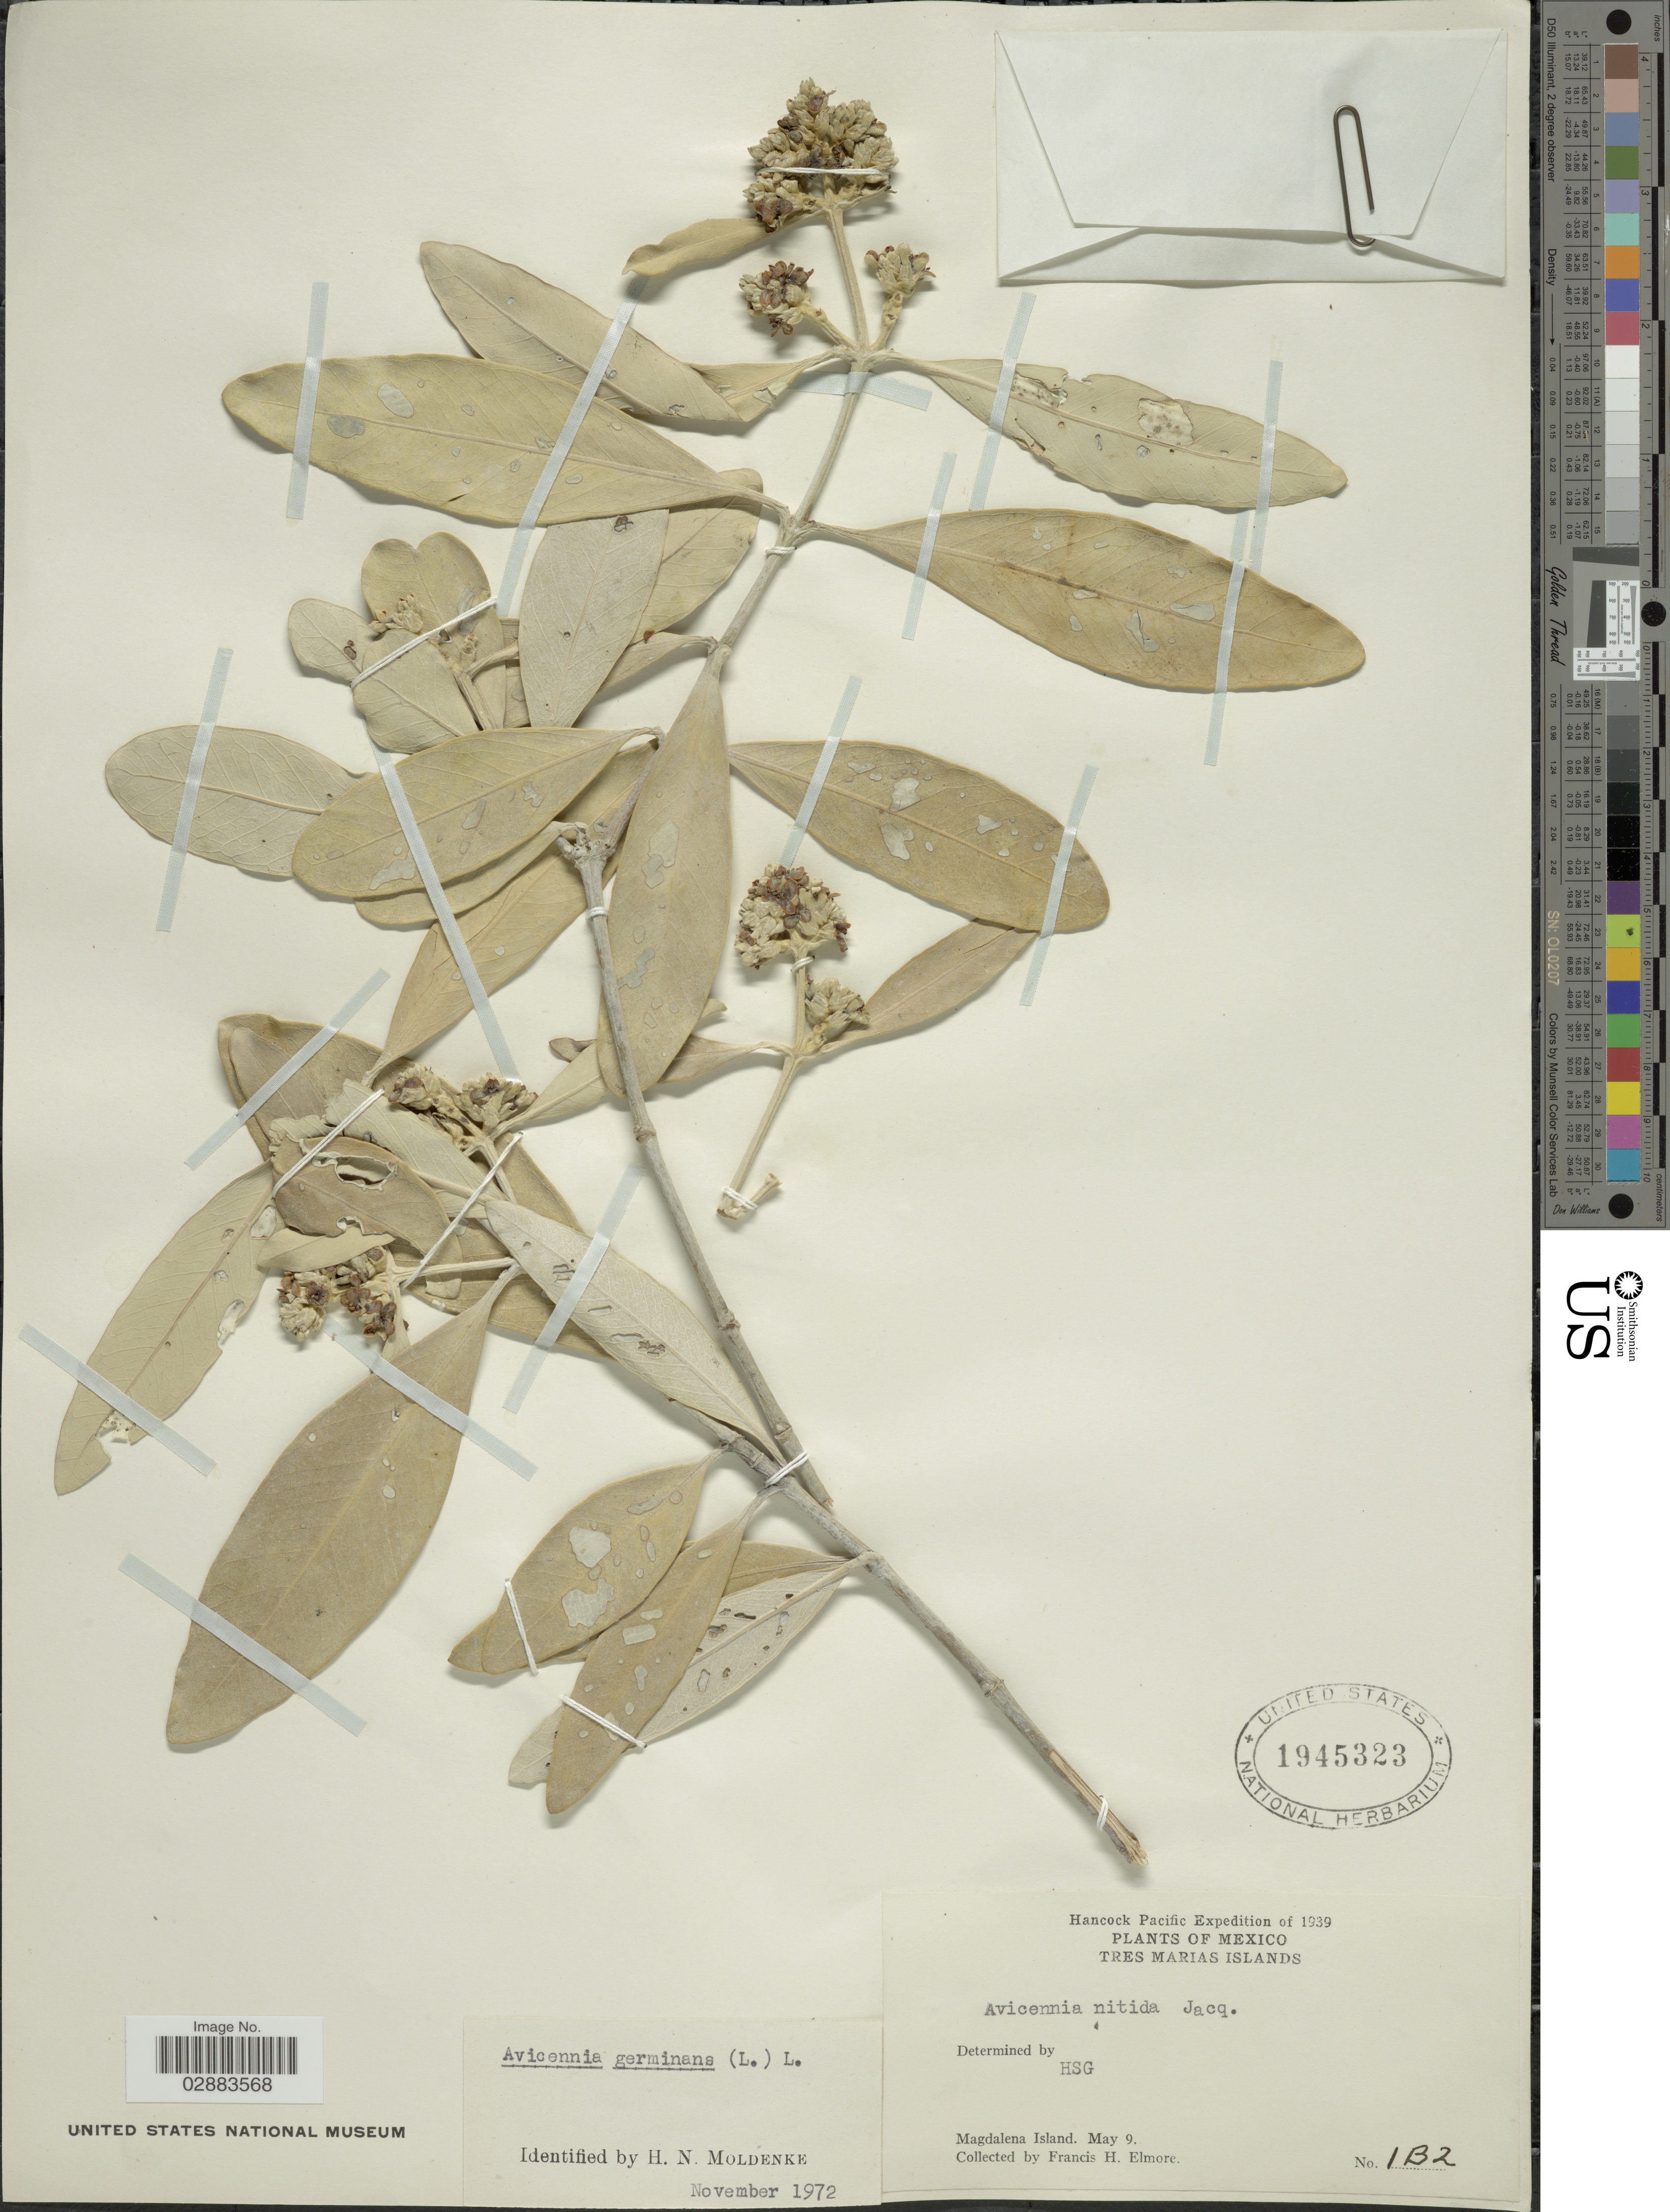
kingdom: Plantae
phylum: Tracheophyta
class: Magnoliopsida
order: Lamiales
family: Acanthaceae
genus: Avicennia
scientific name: Avicennia germinans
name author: (L.) L.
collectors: F. H. Elmore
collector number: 1B2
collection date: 1939-05-09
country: Mexico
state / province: Nayarit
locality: Pacific. Tres Marias Islands. Magdalena Island.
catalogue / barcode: US 1945323